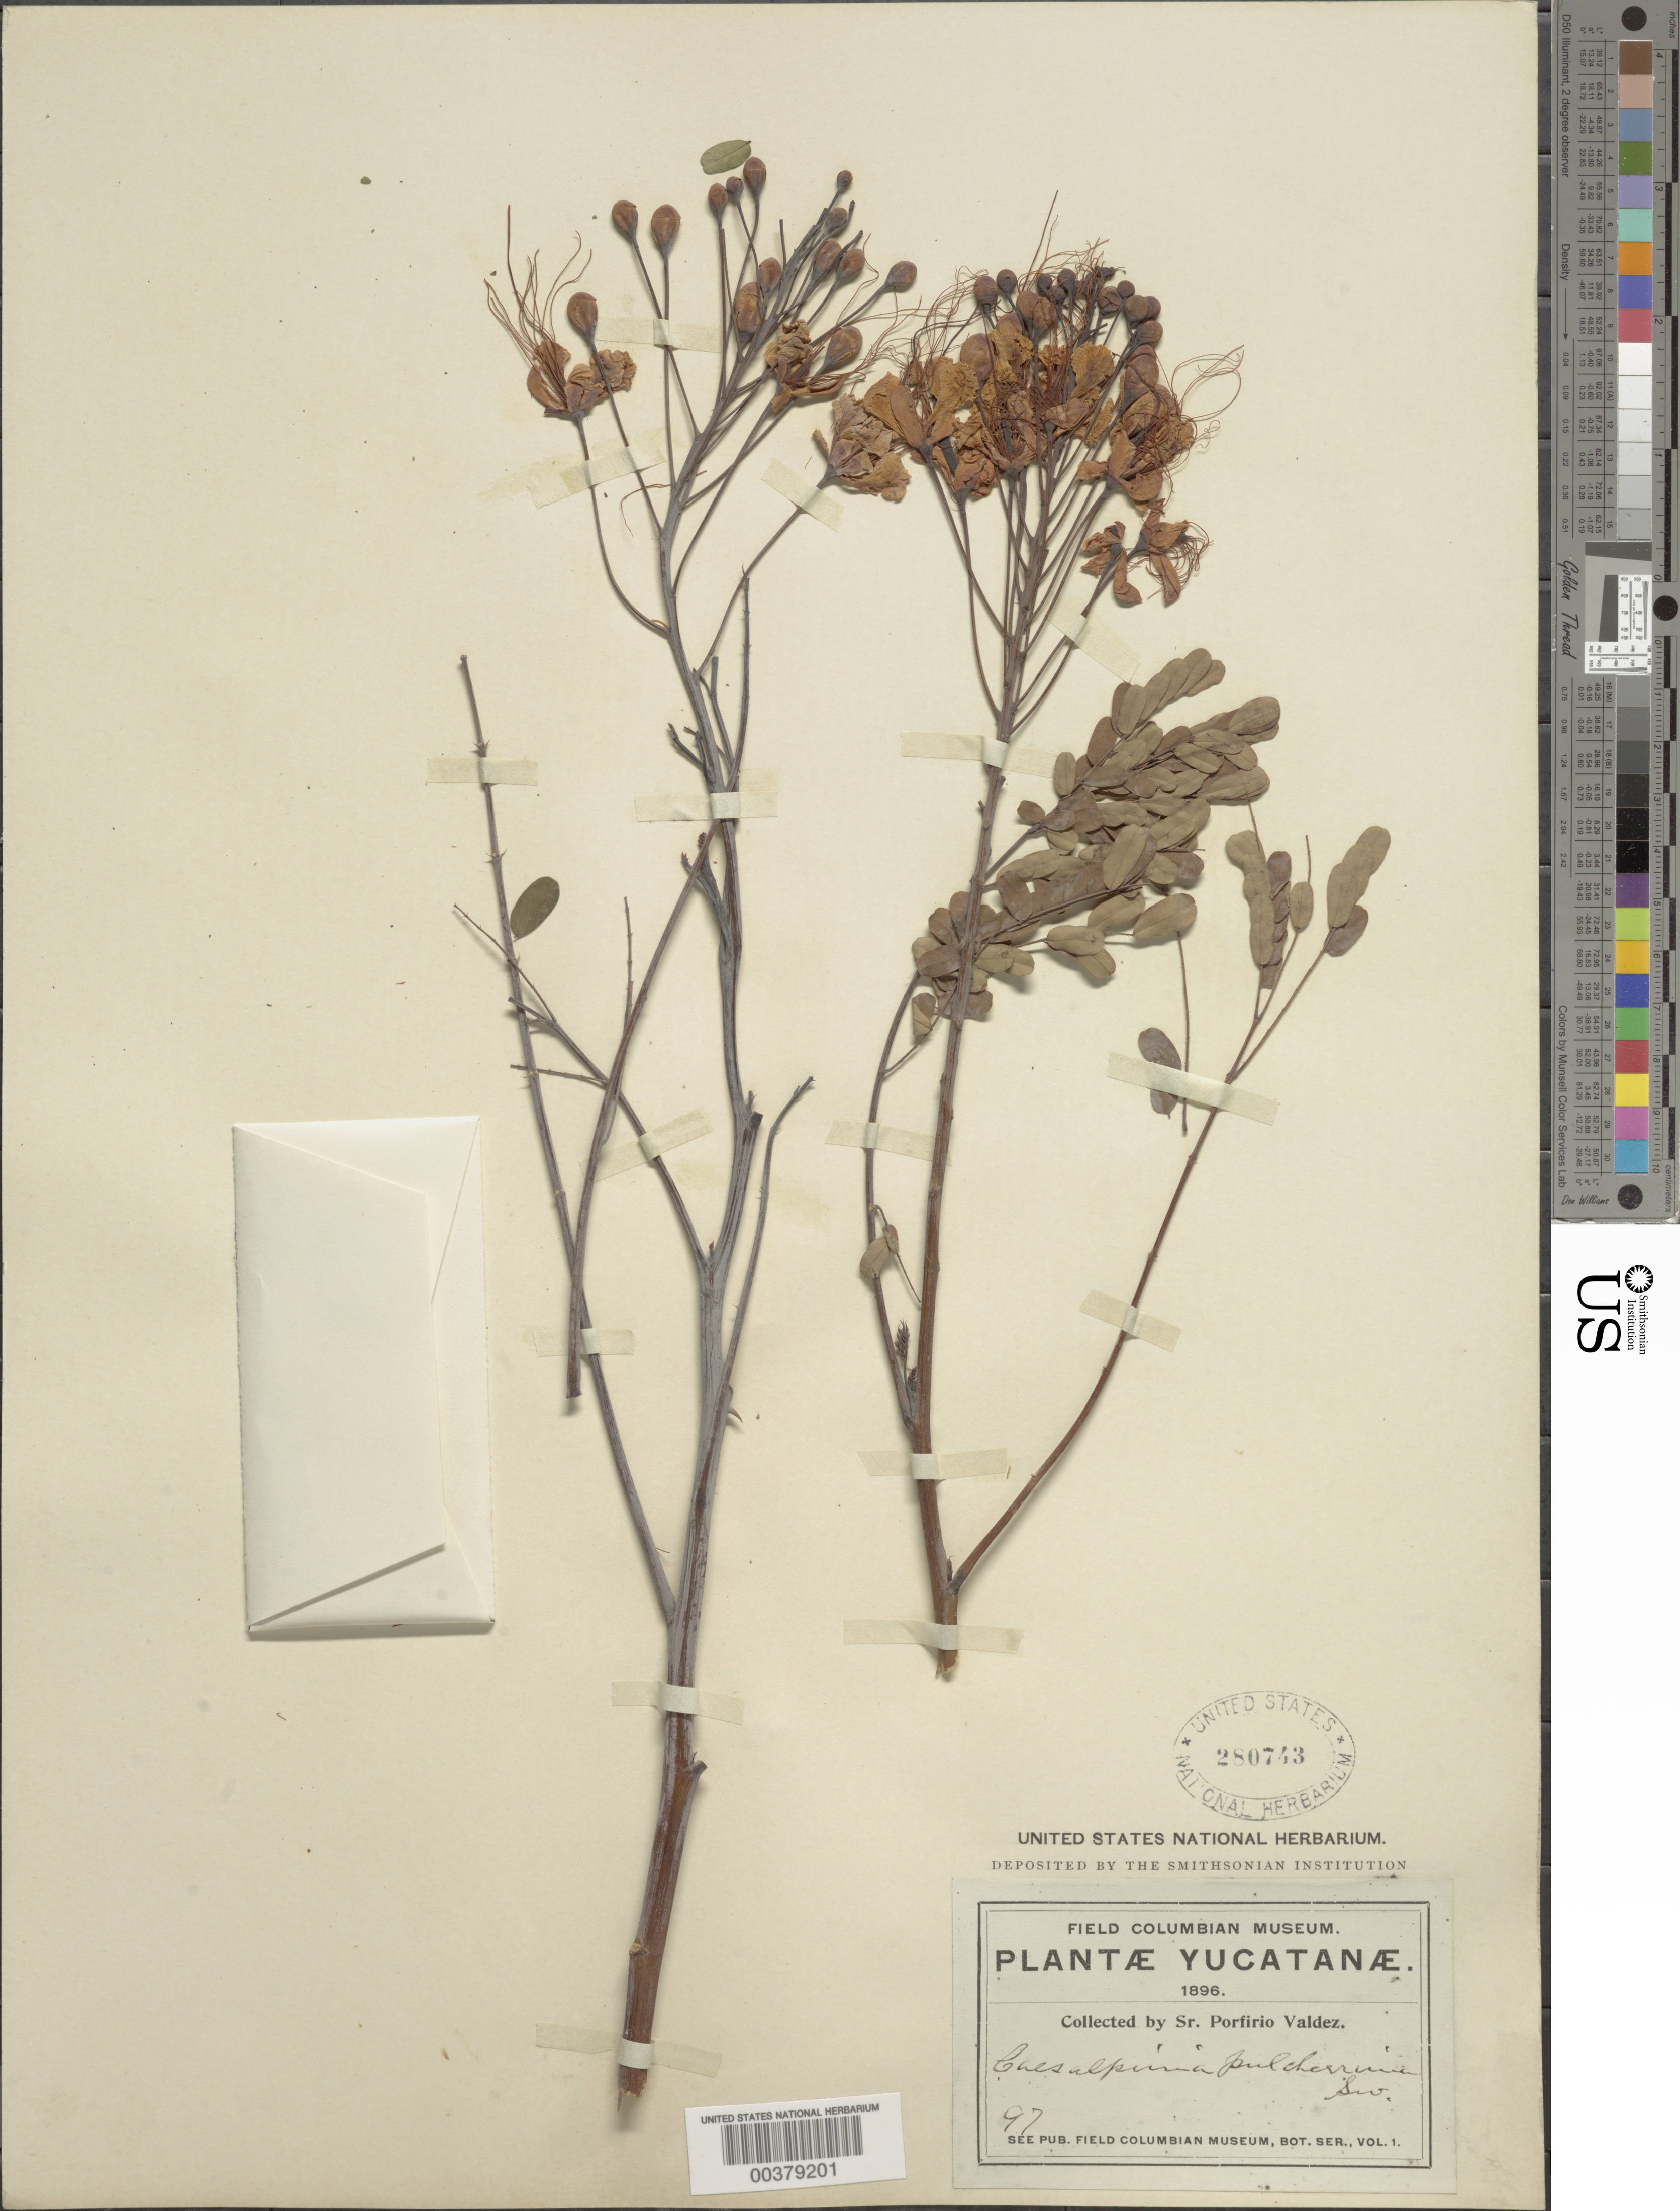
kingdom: Plantae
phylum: Tracheophyta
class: Magnoliopsida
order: Fabales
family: Fabaceae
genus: Caesalpinia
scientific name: Caesalpinia pulcherrima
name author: (L.) Sw.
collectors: P. Valdez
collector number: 97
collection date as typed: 1896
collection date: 1896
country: Mexico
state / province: Yucatán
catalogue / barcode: US 280743